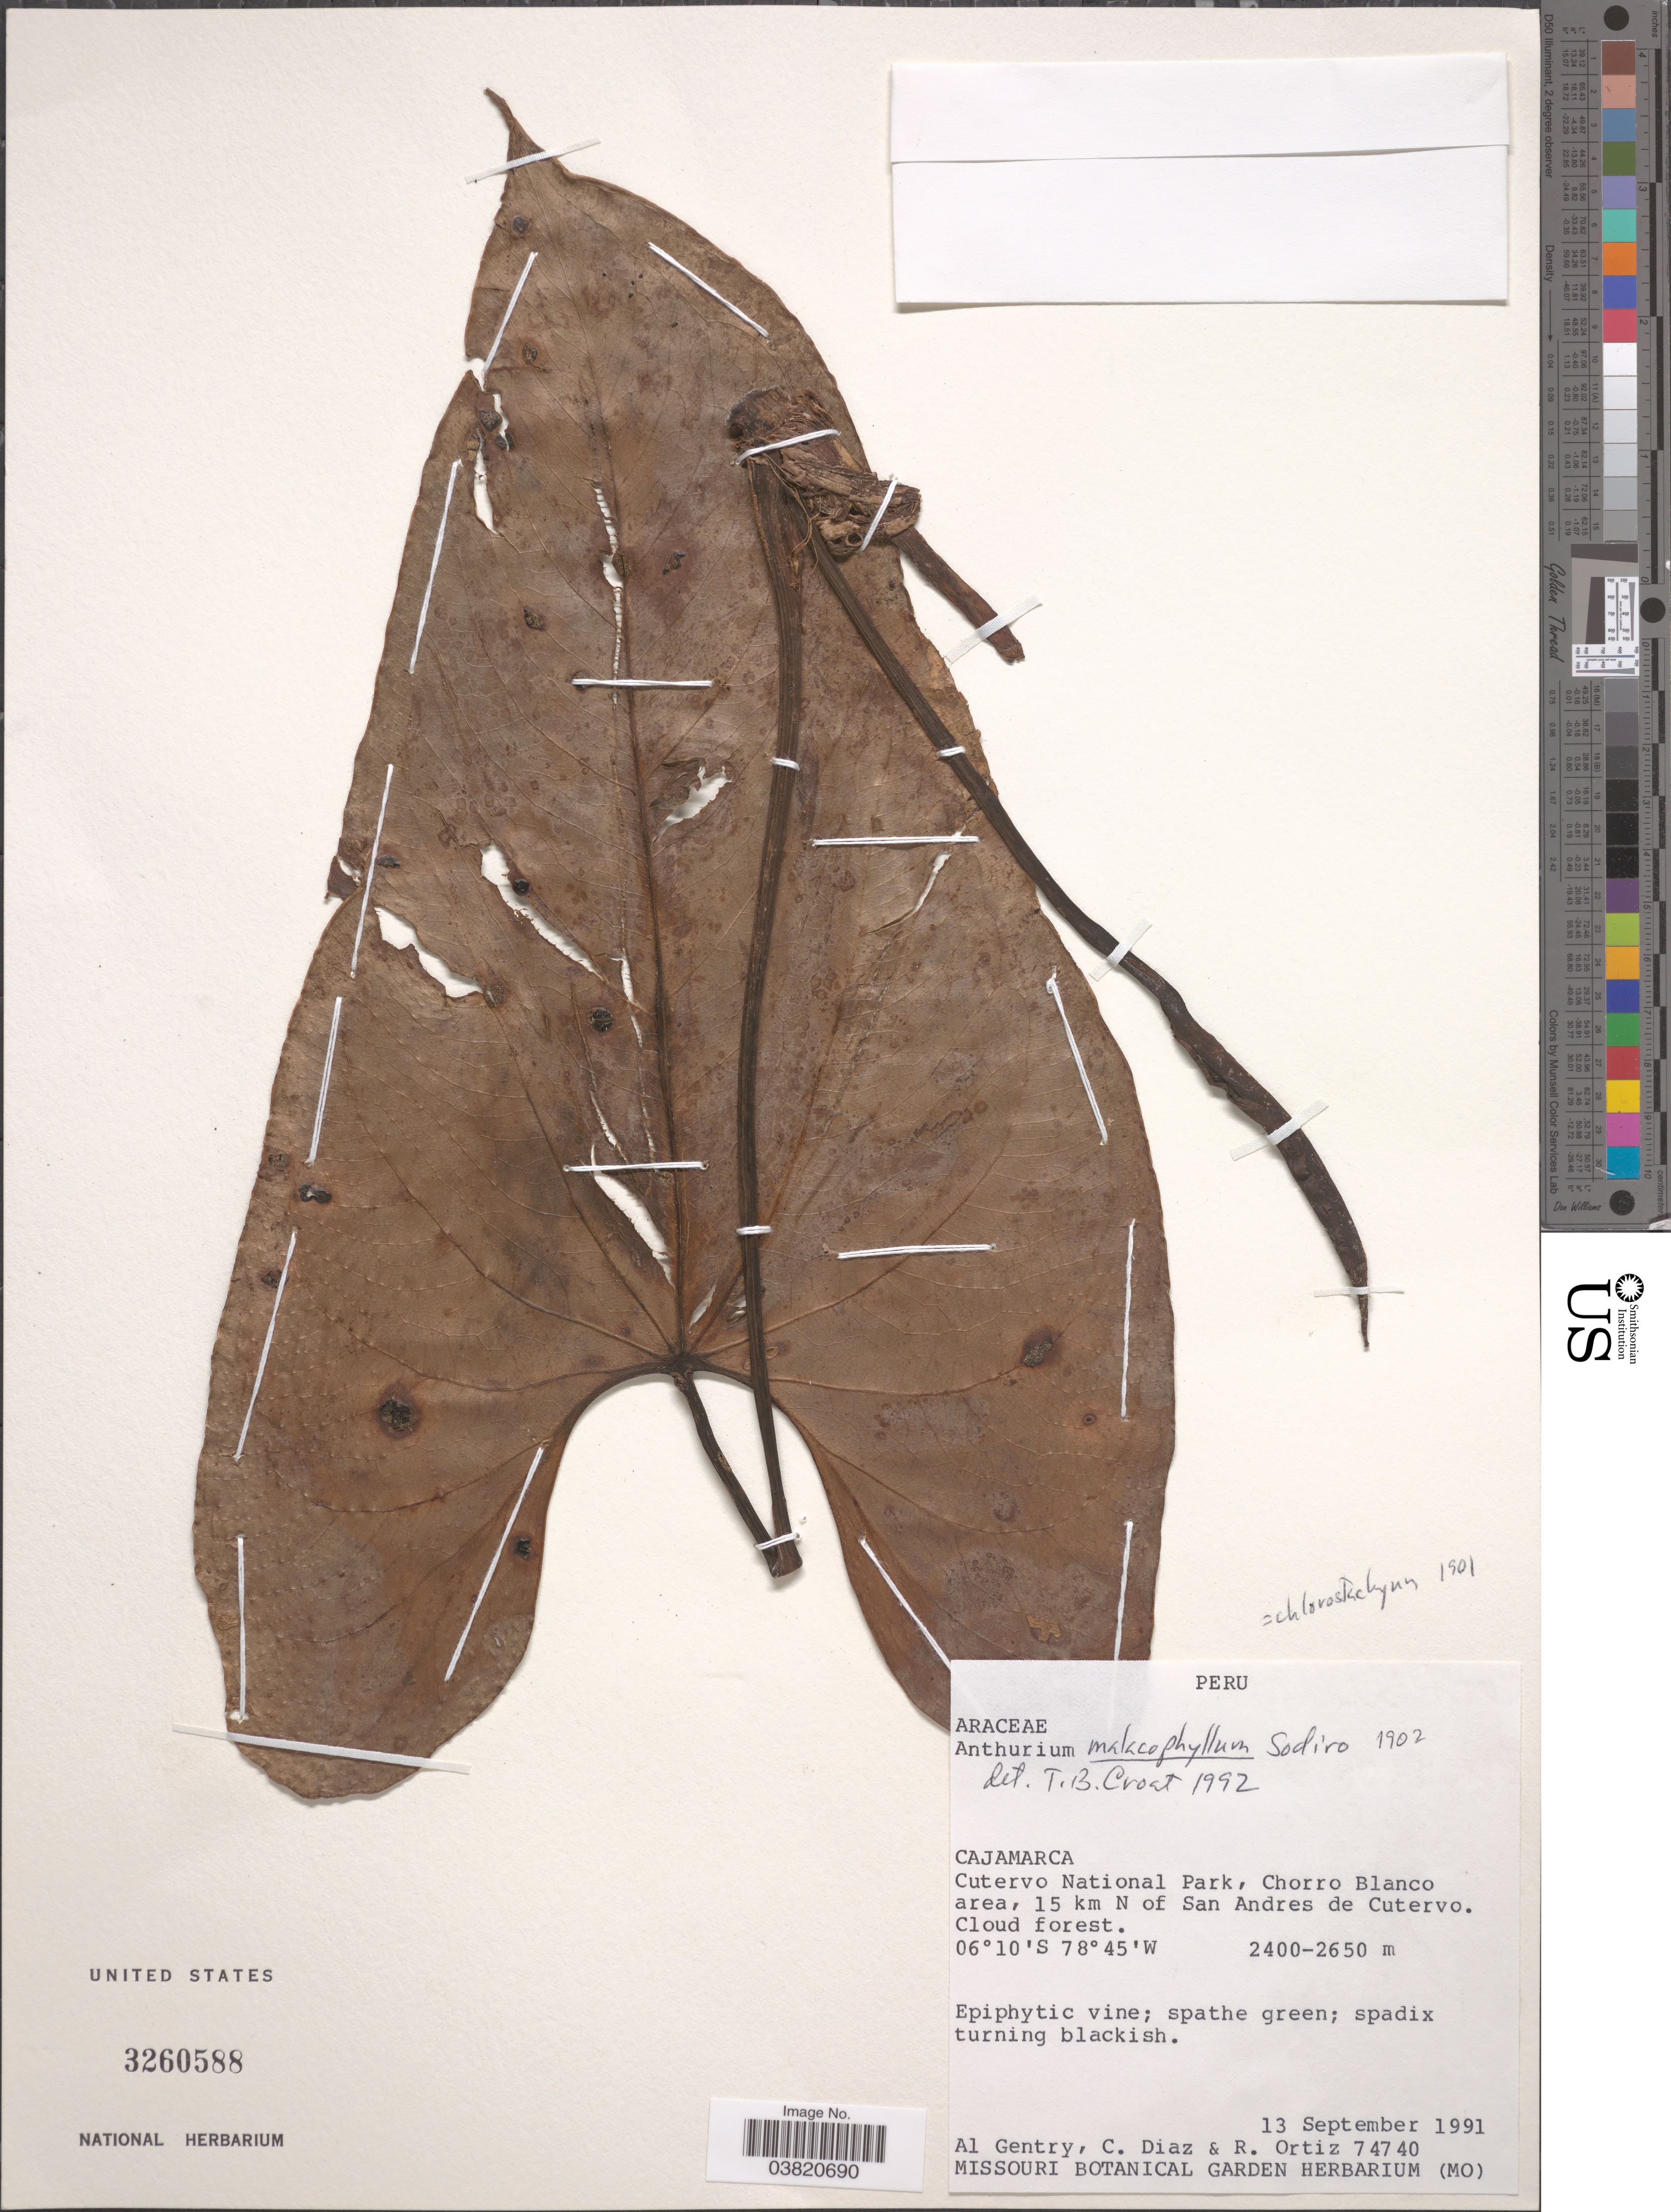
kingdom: Plantae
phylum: Tracheophyta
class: Liliopsida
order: Alismatales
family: Araceae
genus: Anthurium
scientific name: Anthurium chlorostachyum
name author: Sodiro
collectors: A. H. Gentry, C. Díaz & R. Ortiz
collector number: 74740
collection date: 1991-09-13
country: Peru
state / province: Cajamarca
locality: Cutervo National Park, Chorro Blanco area, 15 km N of San Andres de Cutervo.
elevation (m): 2400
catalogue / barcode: US 3260588